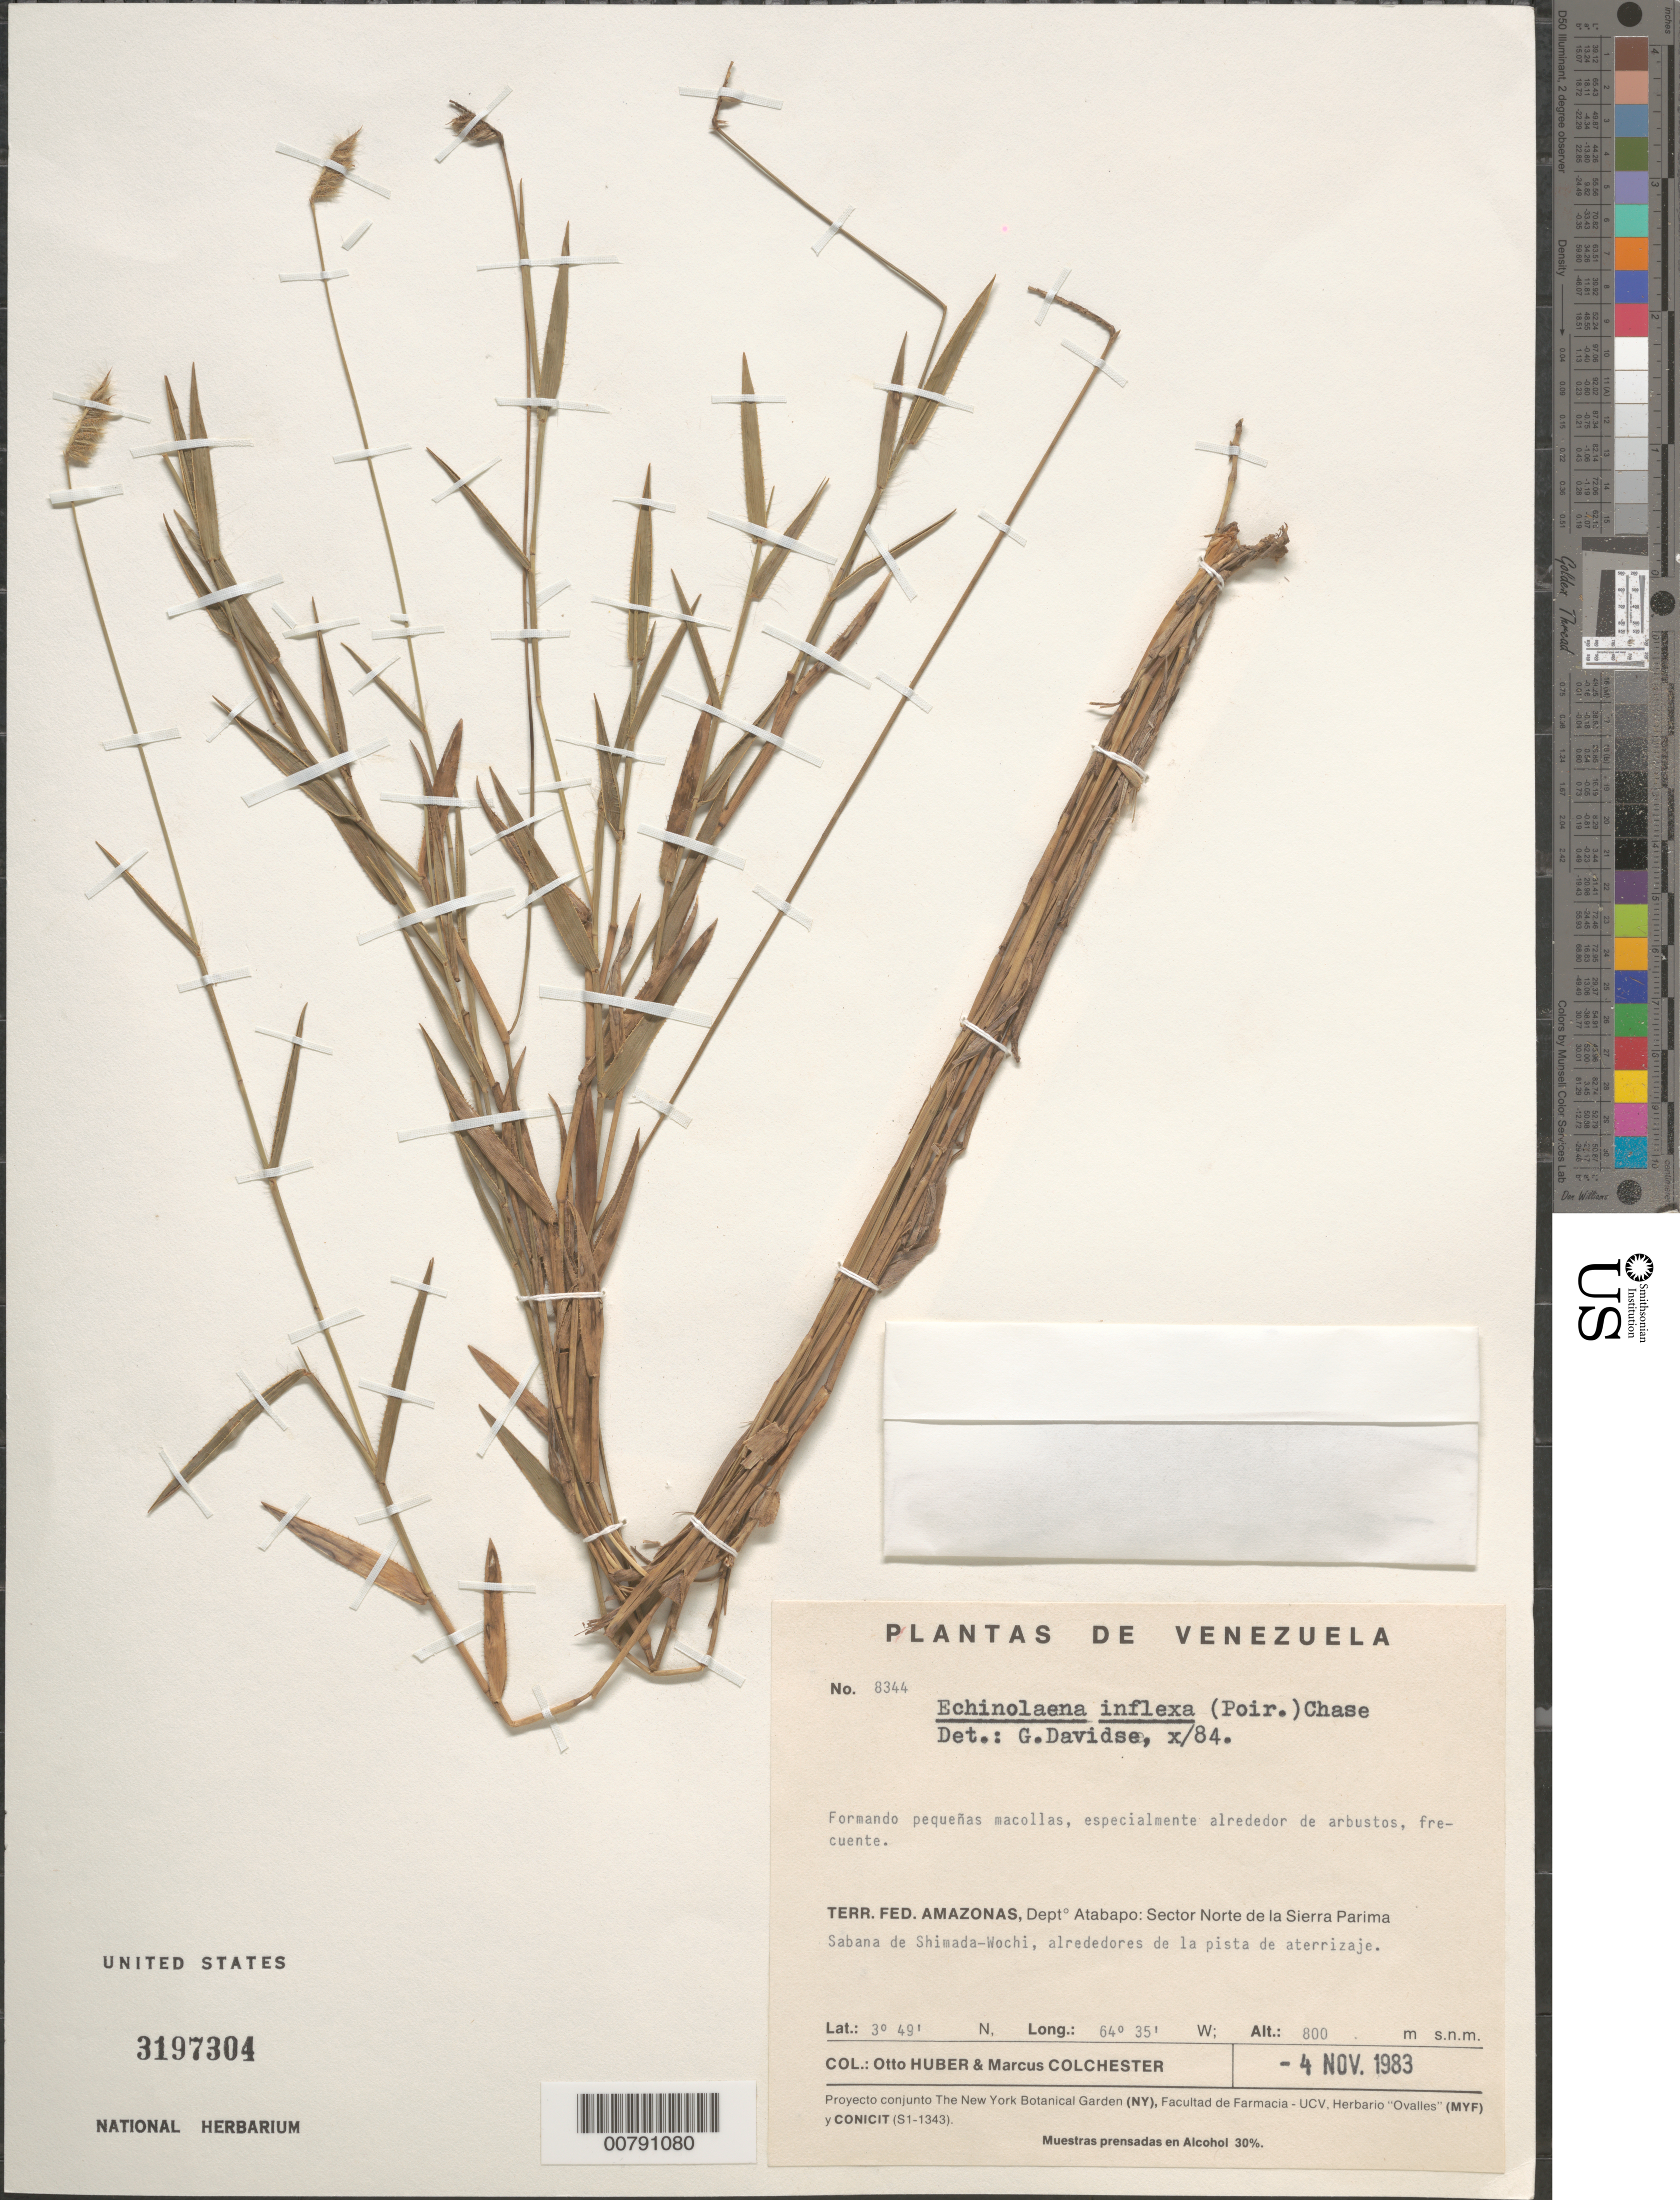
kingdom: Plantae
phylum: Tracheophyta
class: Liliopsida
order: Poales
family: Poaceae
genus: Echinolaena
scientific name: Echinolaena inflexa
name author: (Poir.) Chase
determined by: Davidse, Gerrit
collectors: O. Huber & M. Colchester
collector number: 8344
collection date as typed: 4-Nov-83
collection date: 1983-11-04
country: Venezuela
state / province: Amazonas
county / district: Atabapo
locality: Sierra Parima, Sector Norte, Sabana de Shimada-Wochi, alrededores de la pista de aterrizaje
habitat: Sabana, larededor de arbustos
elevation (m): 800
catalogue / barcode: US 3197304